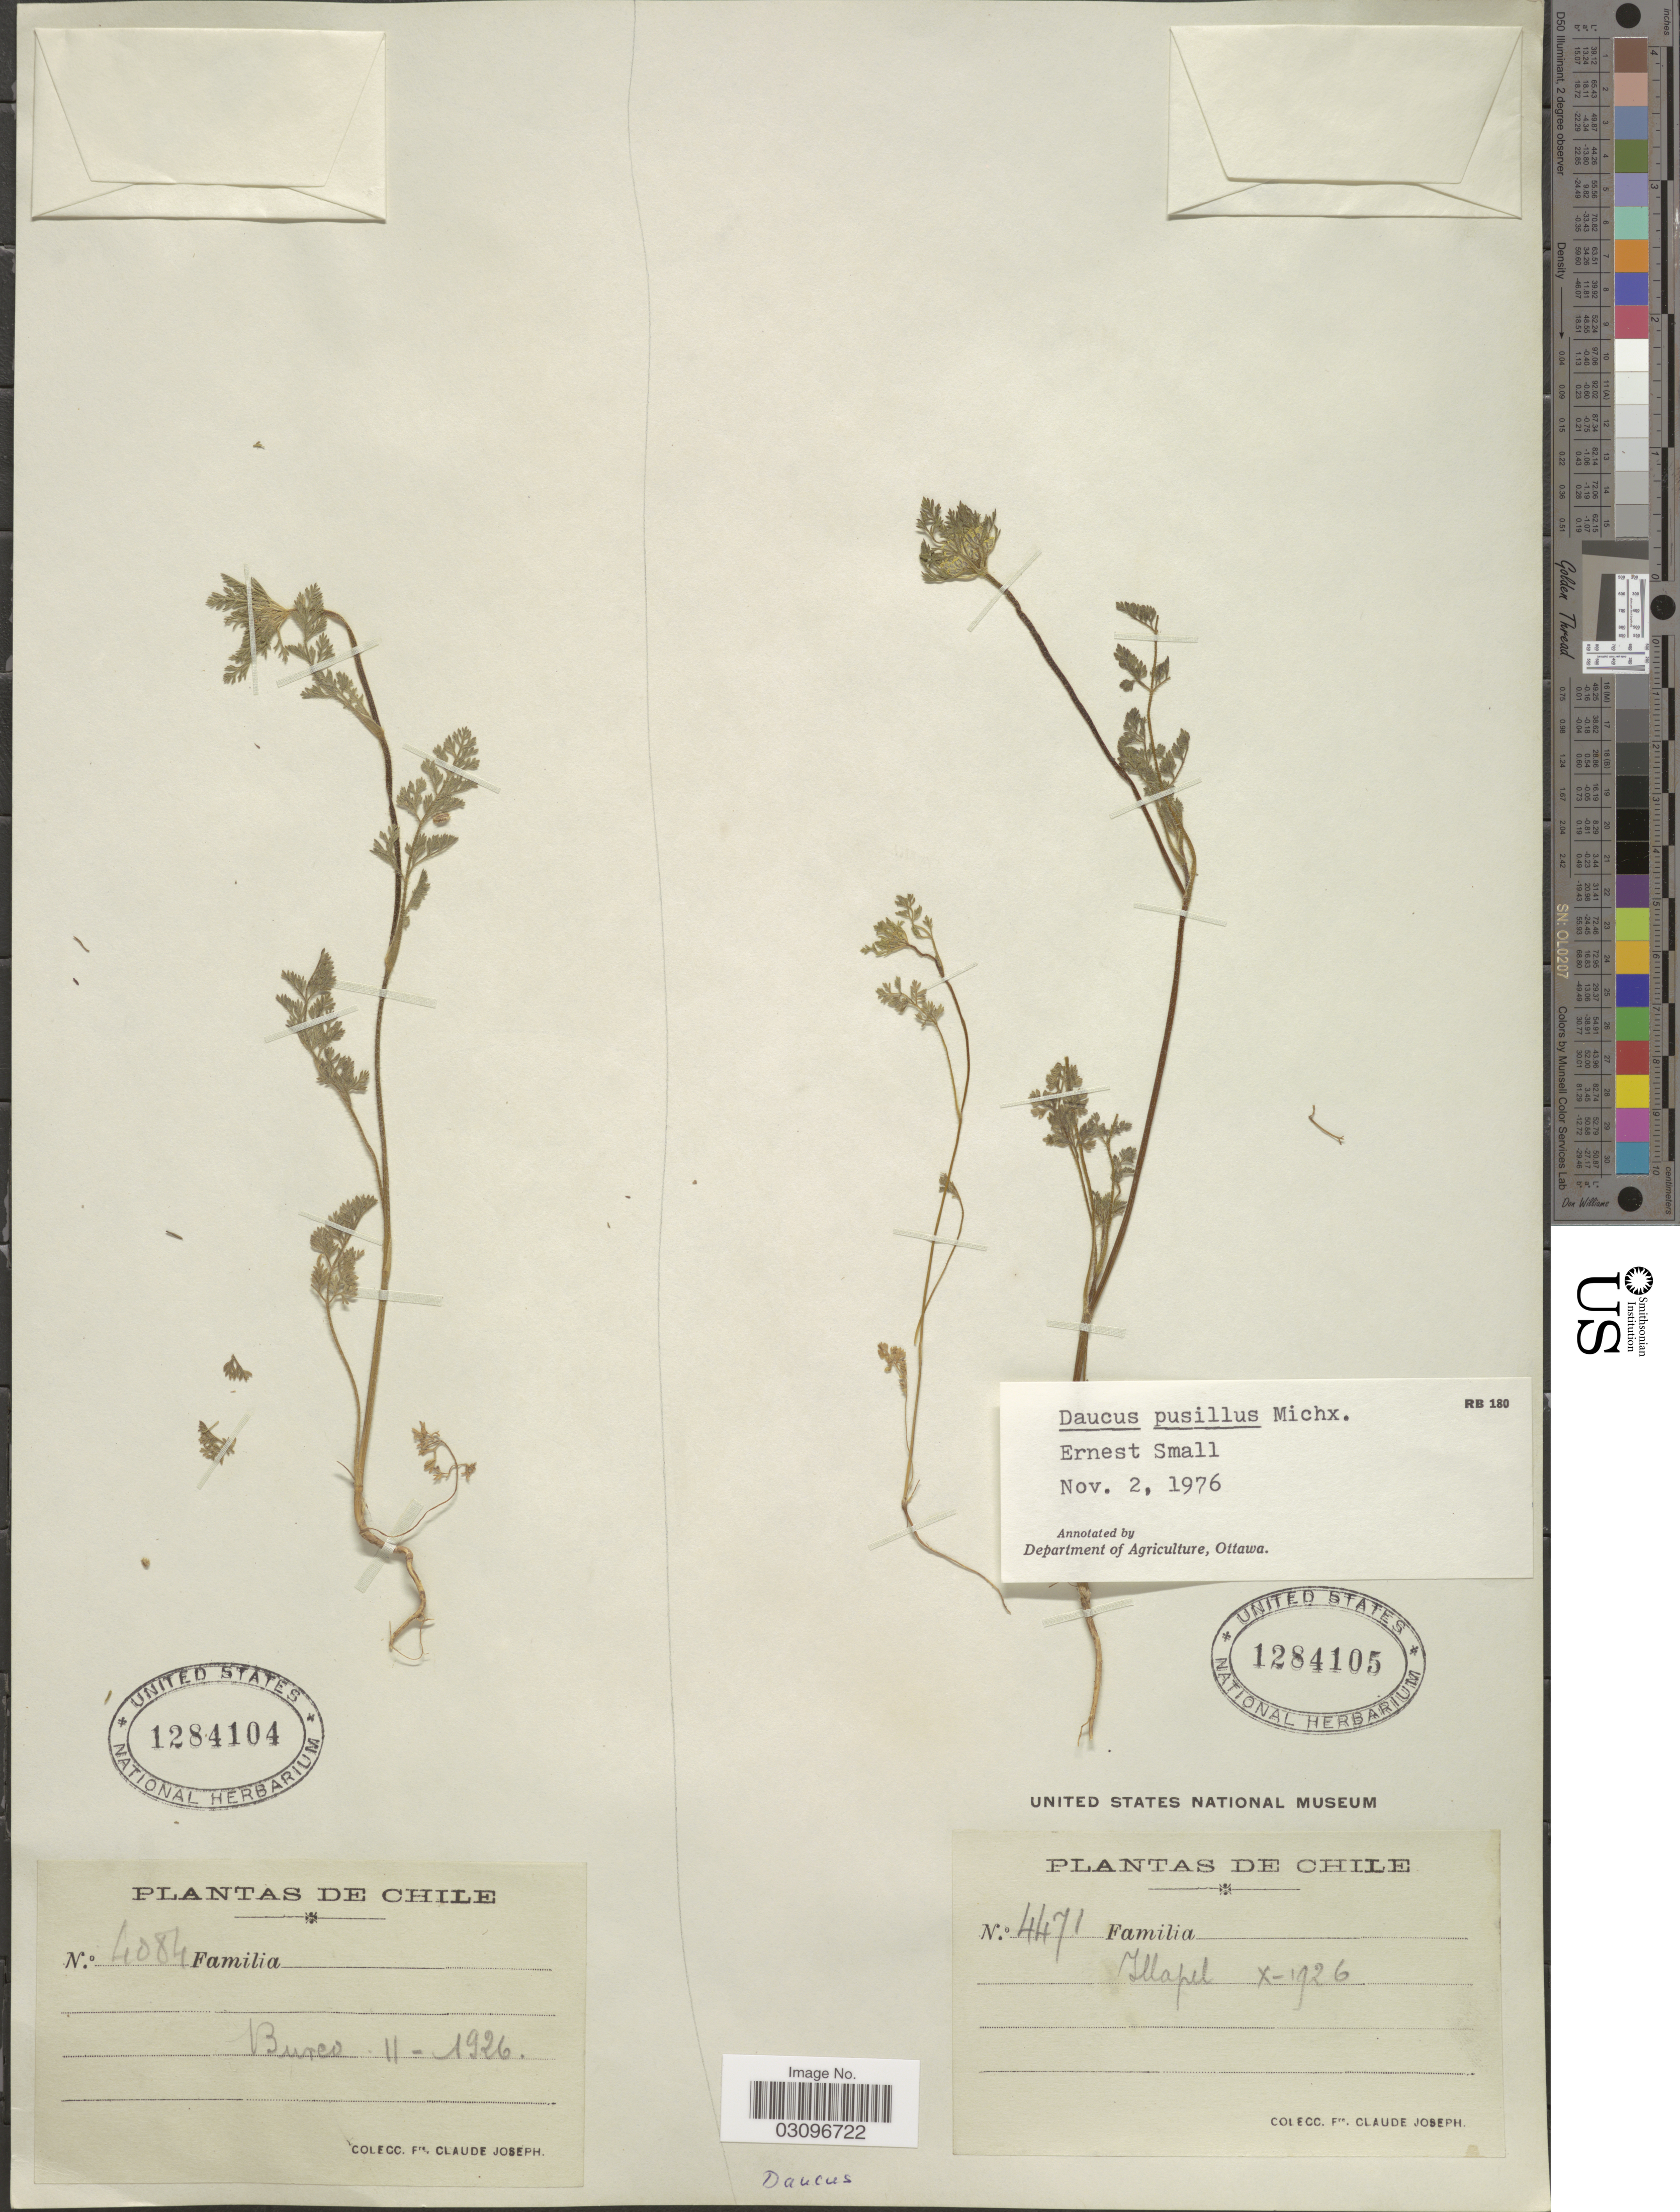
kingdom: Plantae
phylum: Tracheophyta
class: Magnoliopsida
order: Apiales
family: Apiaceae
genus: Daucus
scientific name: Daucus pusillus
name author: Michx.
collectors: Bro. Claude-Joseph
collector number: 4084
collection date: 1926-02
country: Chile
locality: Bureo.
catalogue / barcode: US 1284104